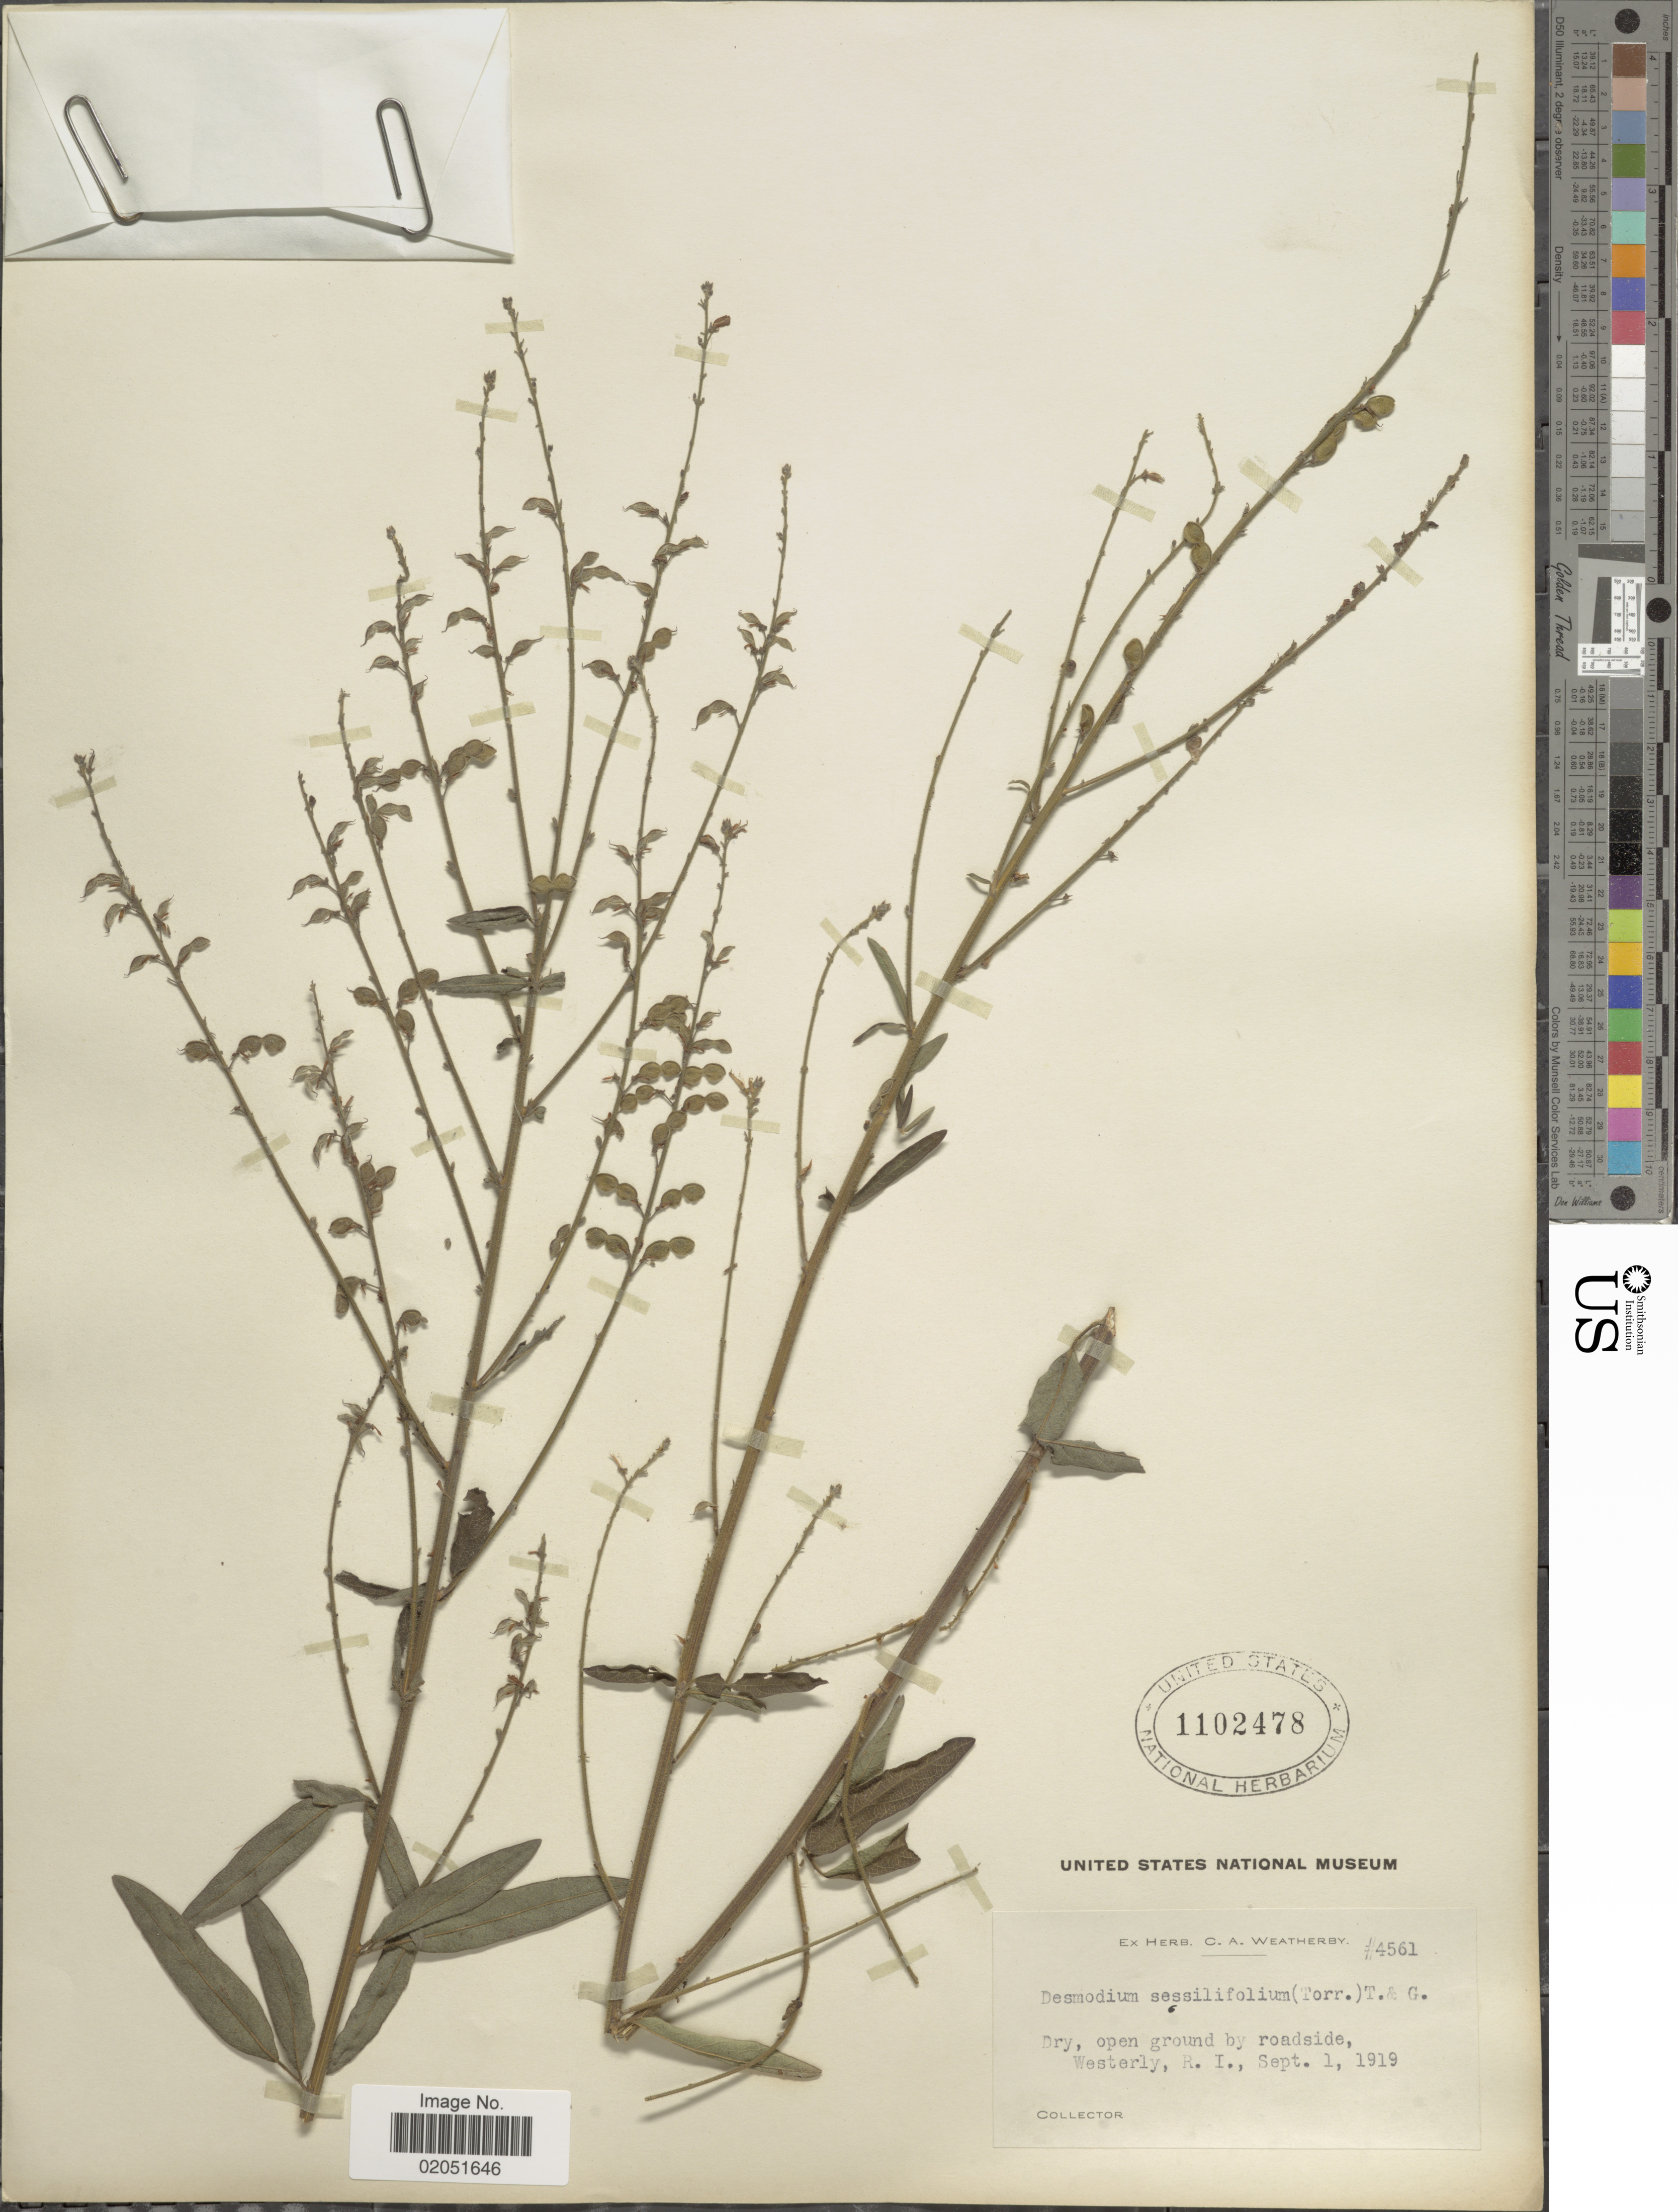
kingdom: Plantae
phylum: Tracheophyta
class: Magnoliopsida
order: Fabales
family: Fabaceae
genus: Desmodium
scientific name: Desmodium sessilifolium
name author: Torr. & A. Gray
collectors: Ex herb. C. A. Weatherby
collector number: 4561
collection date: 1919-09-01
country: United States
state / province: Rhode Island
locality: Westerly, R. I.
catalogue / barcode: US 1102478